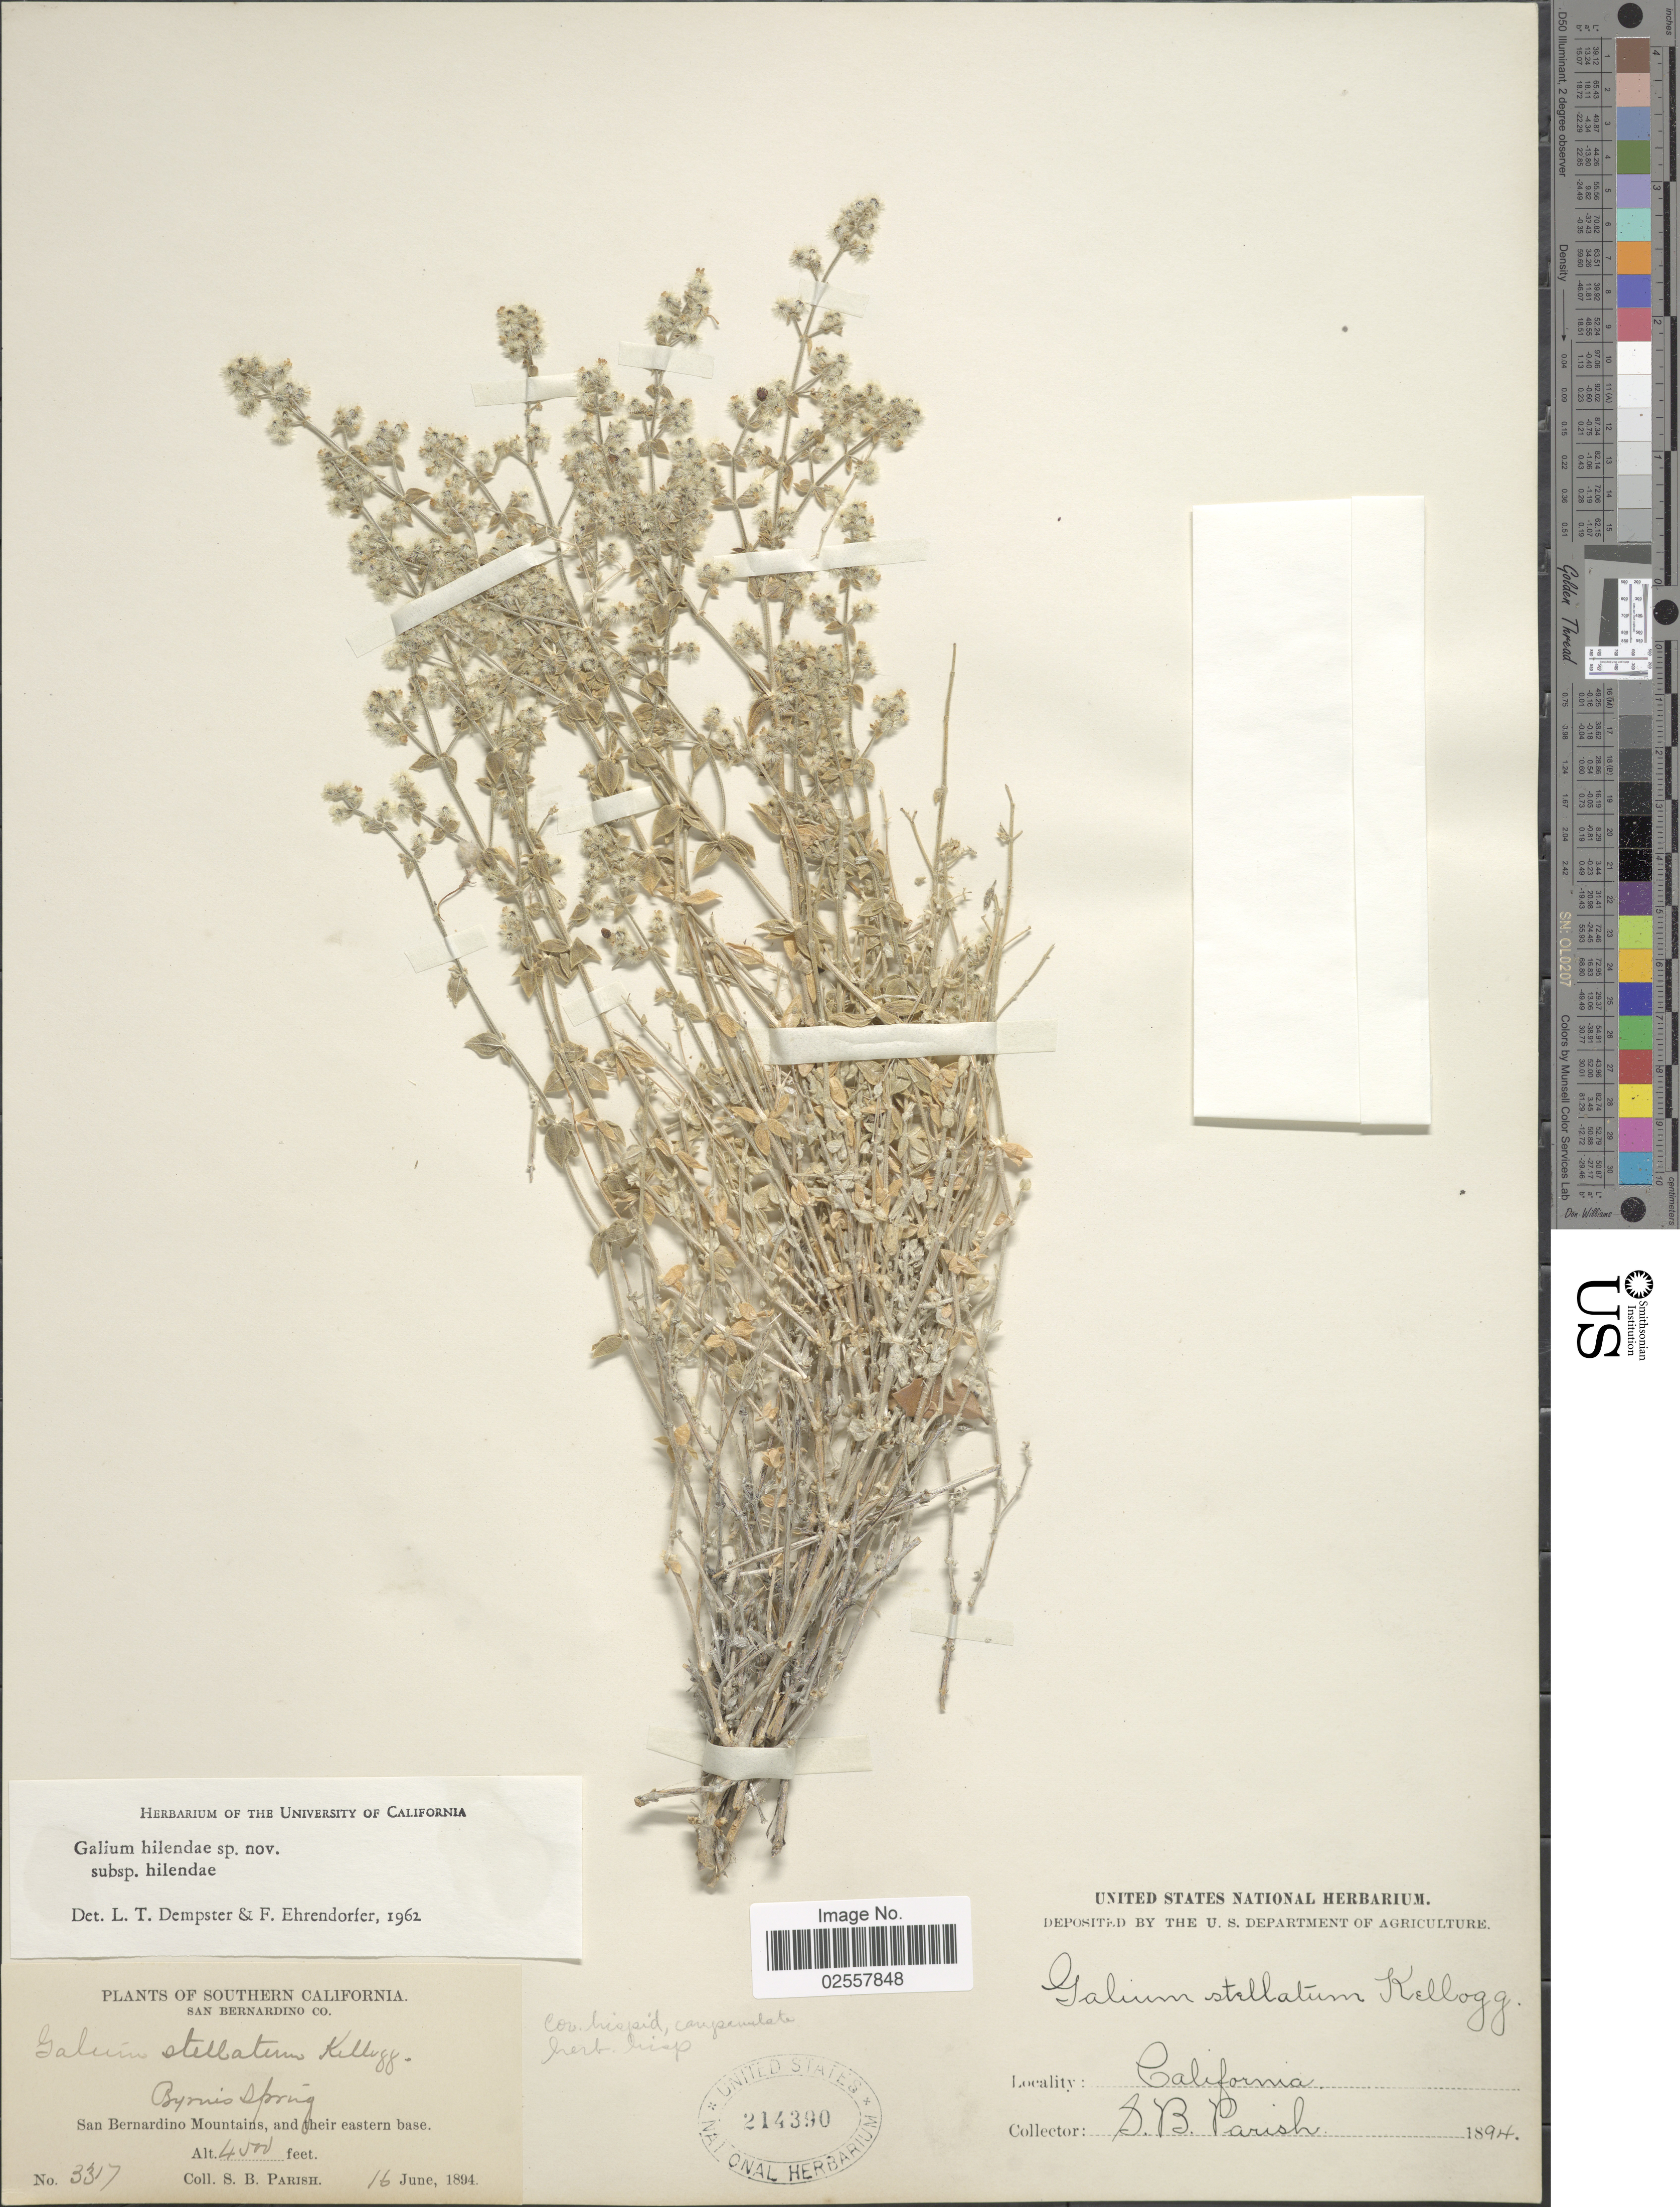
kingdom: Plantae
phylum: Tracheophyta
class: Magnoliopsida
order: Gentianales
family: Rubiaceae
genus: Galium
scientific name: Galium hilendiae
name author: Dempster & Ehrend.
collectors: S. B. Parish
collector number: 3317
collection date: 1894-06-16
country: United States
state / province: California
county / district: San Bernardino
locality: Southern California, San Bernardino Co., San Bernardino Mountains, and their eastern base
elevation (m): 1372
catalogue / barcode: US 214390